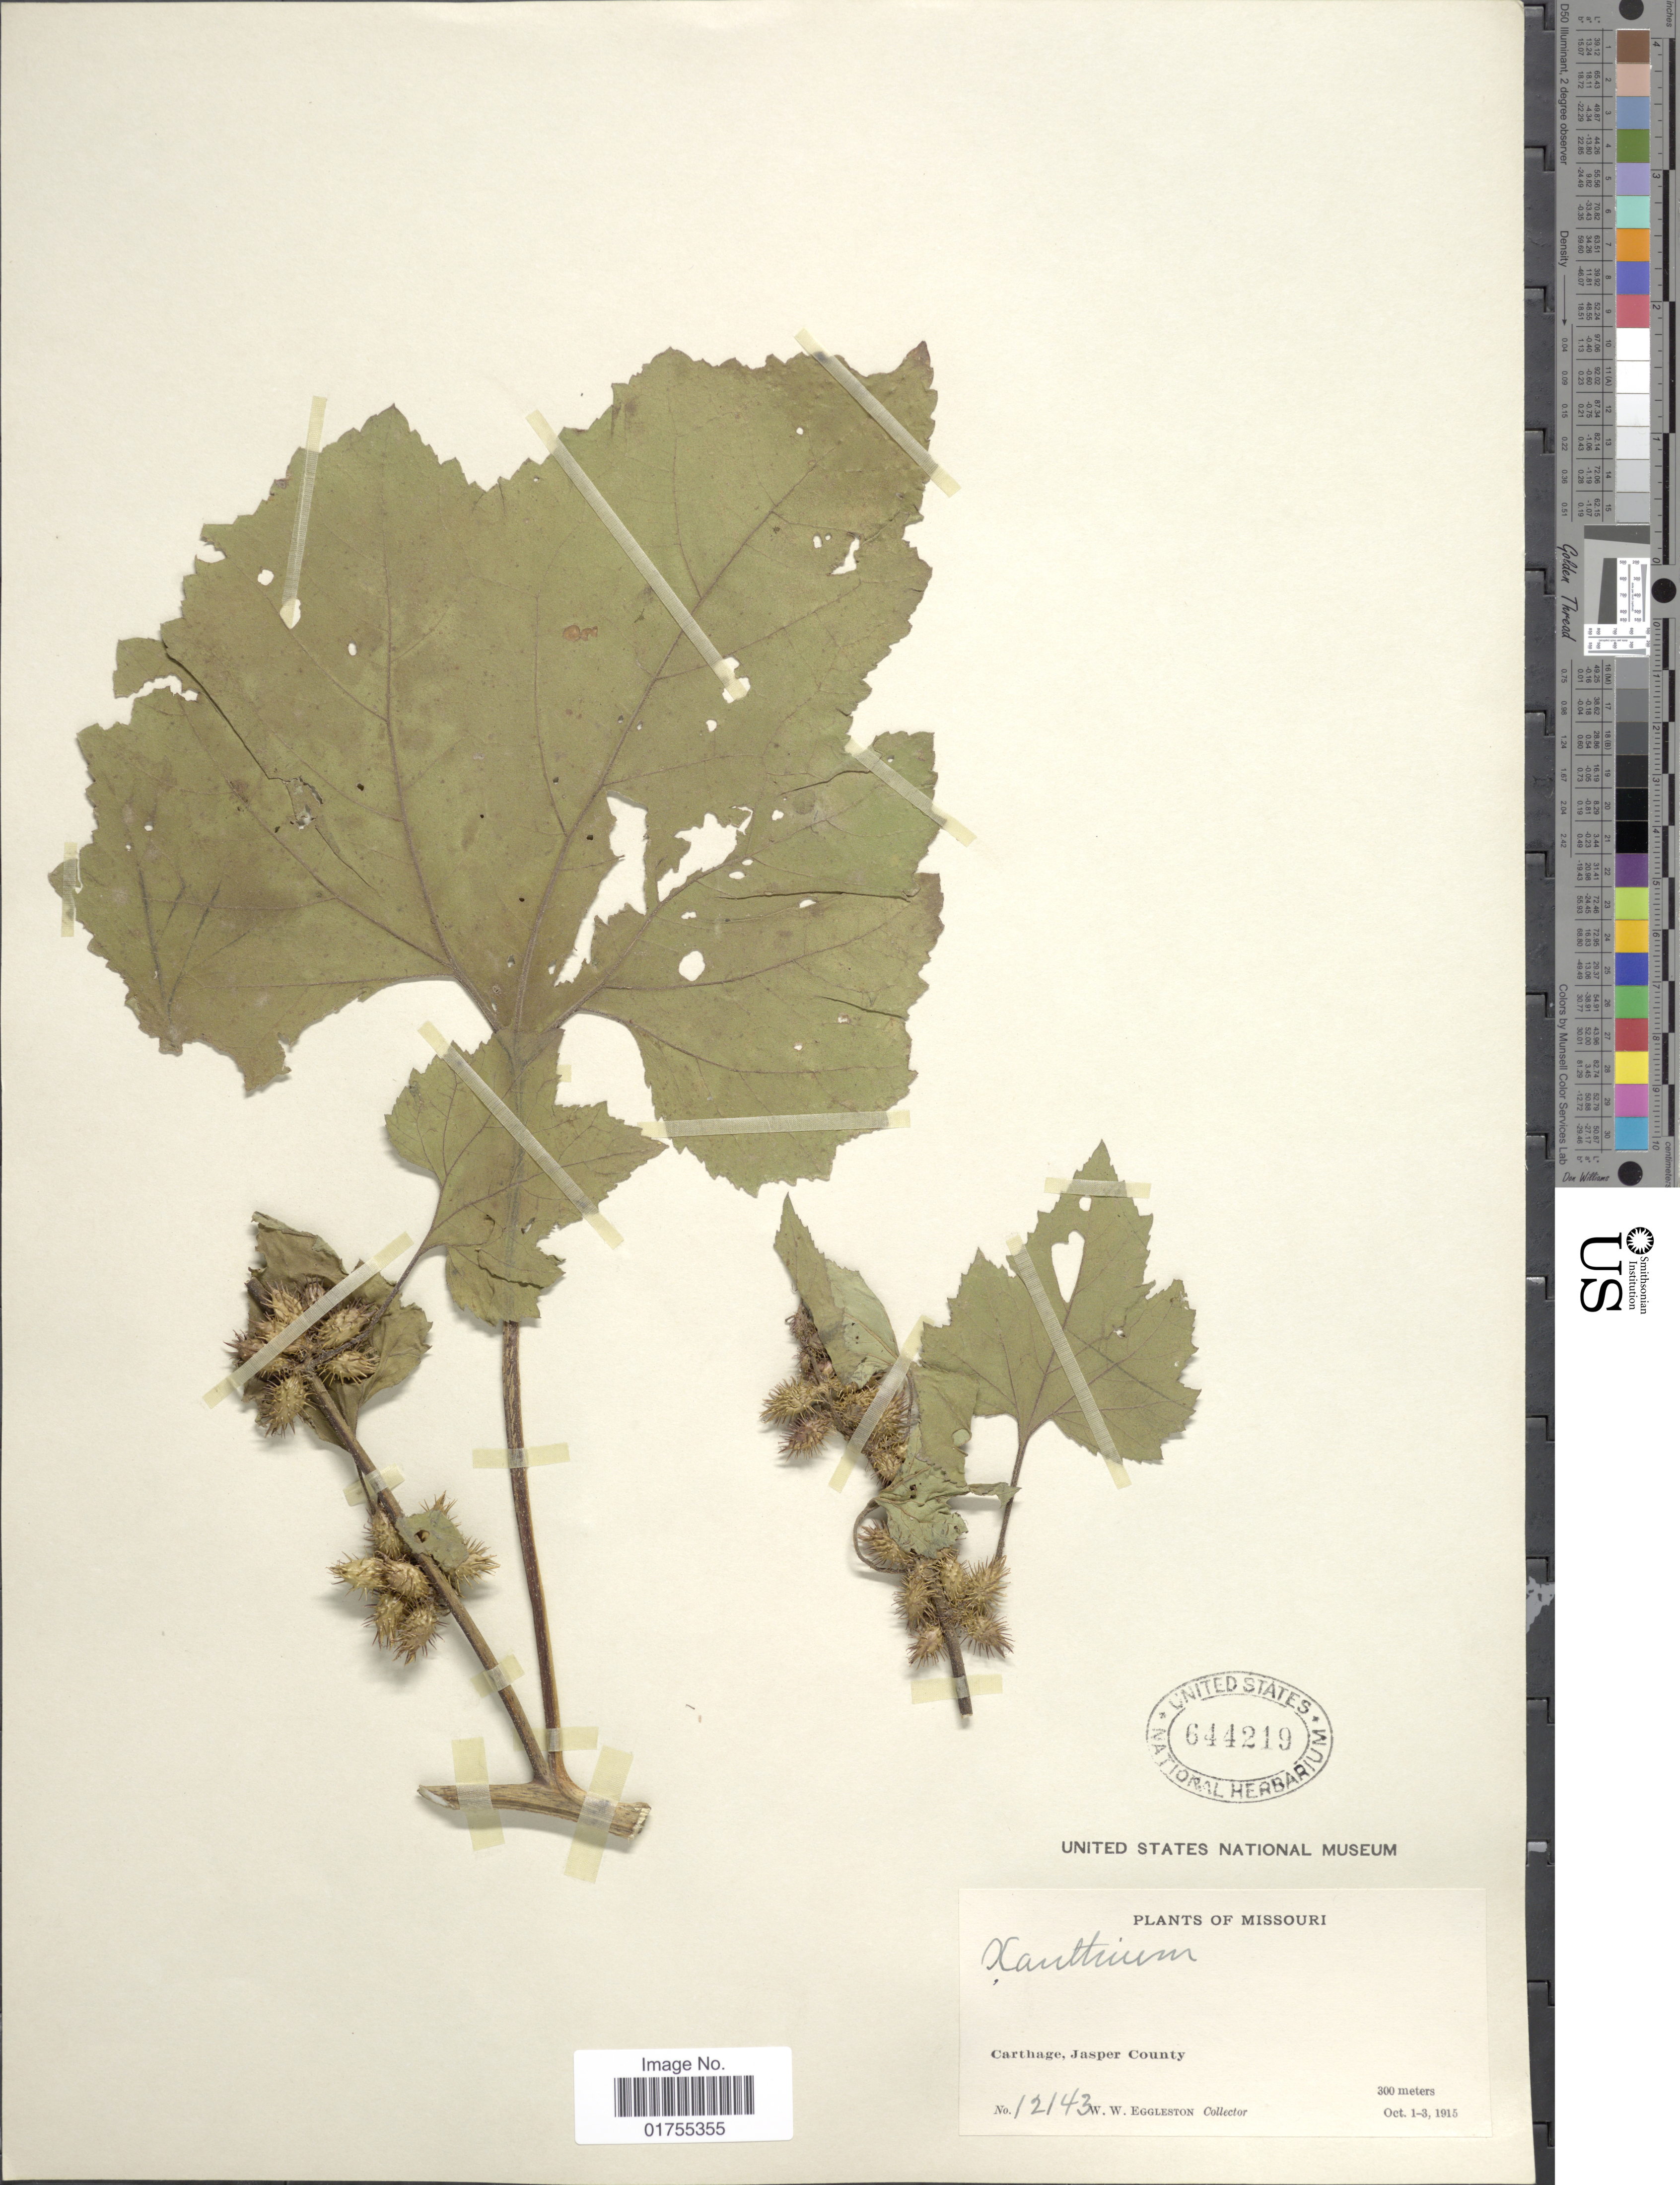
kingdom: Plantae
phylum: Tracheophyta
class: Magnoliopsida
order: Asterales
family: Asteraceae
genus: Xanthium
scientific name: Xanthium strumarium var. glabratum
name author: Mill.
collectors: W. W. Eggleston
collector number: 12143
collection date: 1915-10-01/1915-10-03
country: United States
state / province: Missouri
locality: Carthage, Jasper County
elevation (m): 300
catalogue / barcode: US 644219